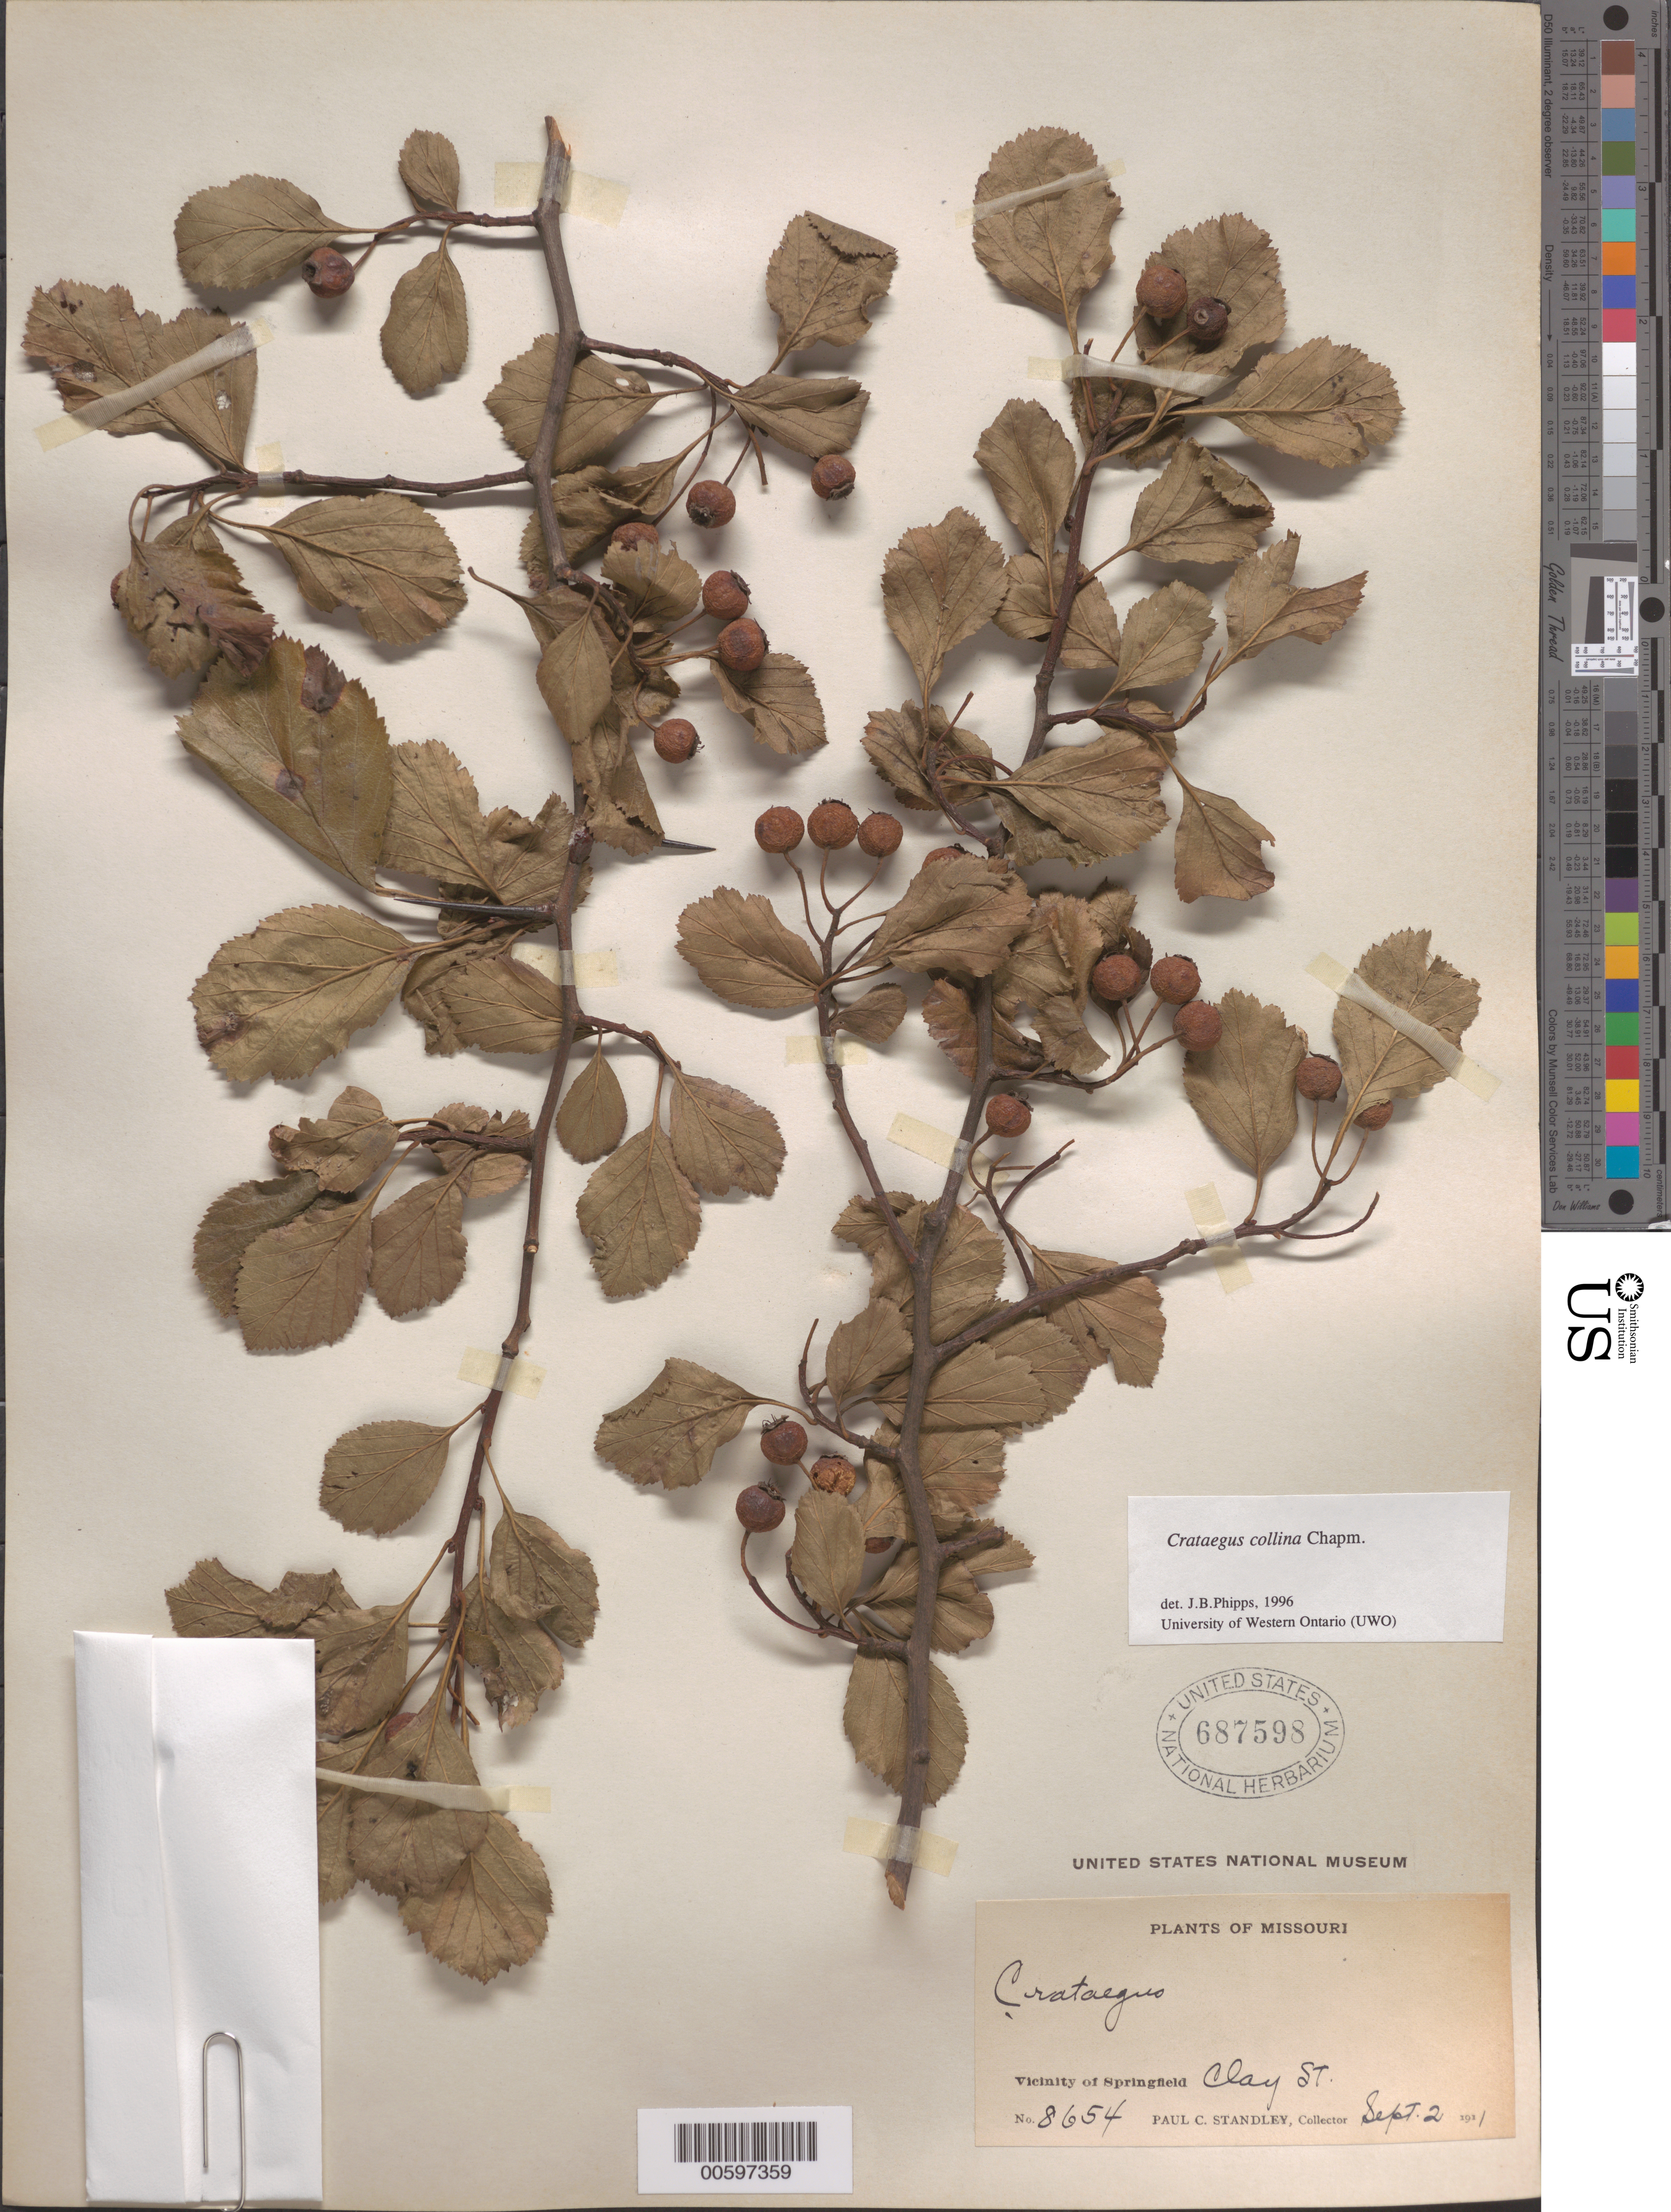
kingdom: Plantae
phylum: Tracheophyta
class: Magnoliopsida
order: Rosales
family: Rosaceae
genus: Crataegus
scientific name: Crataegus collina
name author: Chapm.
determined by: Phipps, James B., (UWO), University of Western Ontario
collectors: P. C. Standley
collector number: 8654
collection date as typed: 02 Sep 1911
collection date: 1911-09-02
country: United States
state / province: Missouri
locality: Vicinity of Springfield, Clay St.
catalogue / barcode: US 687598